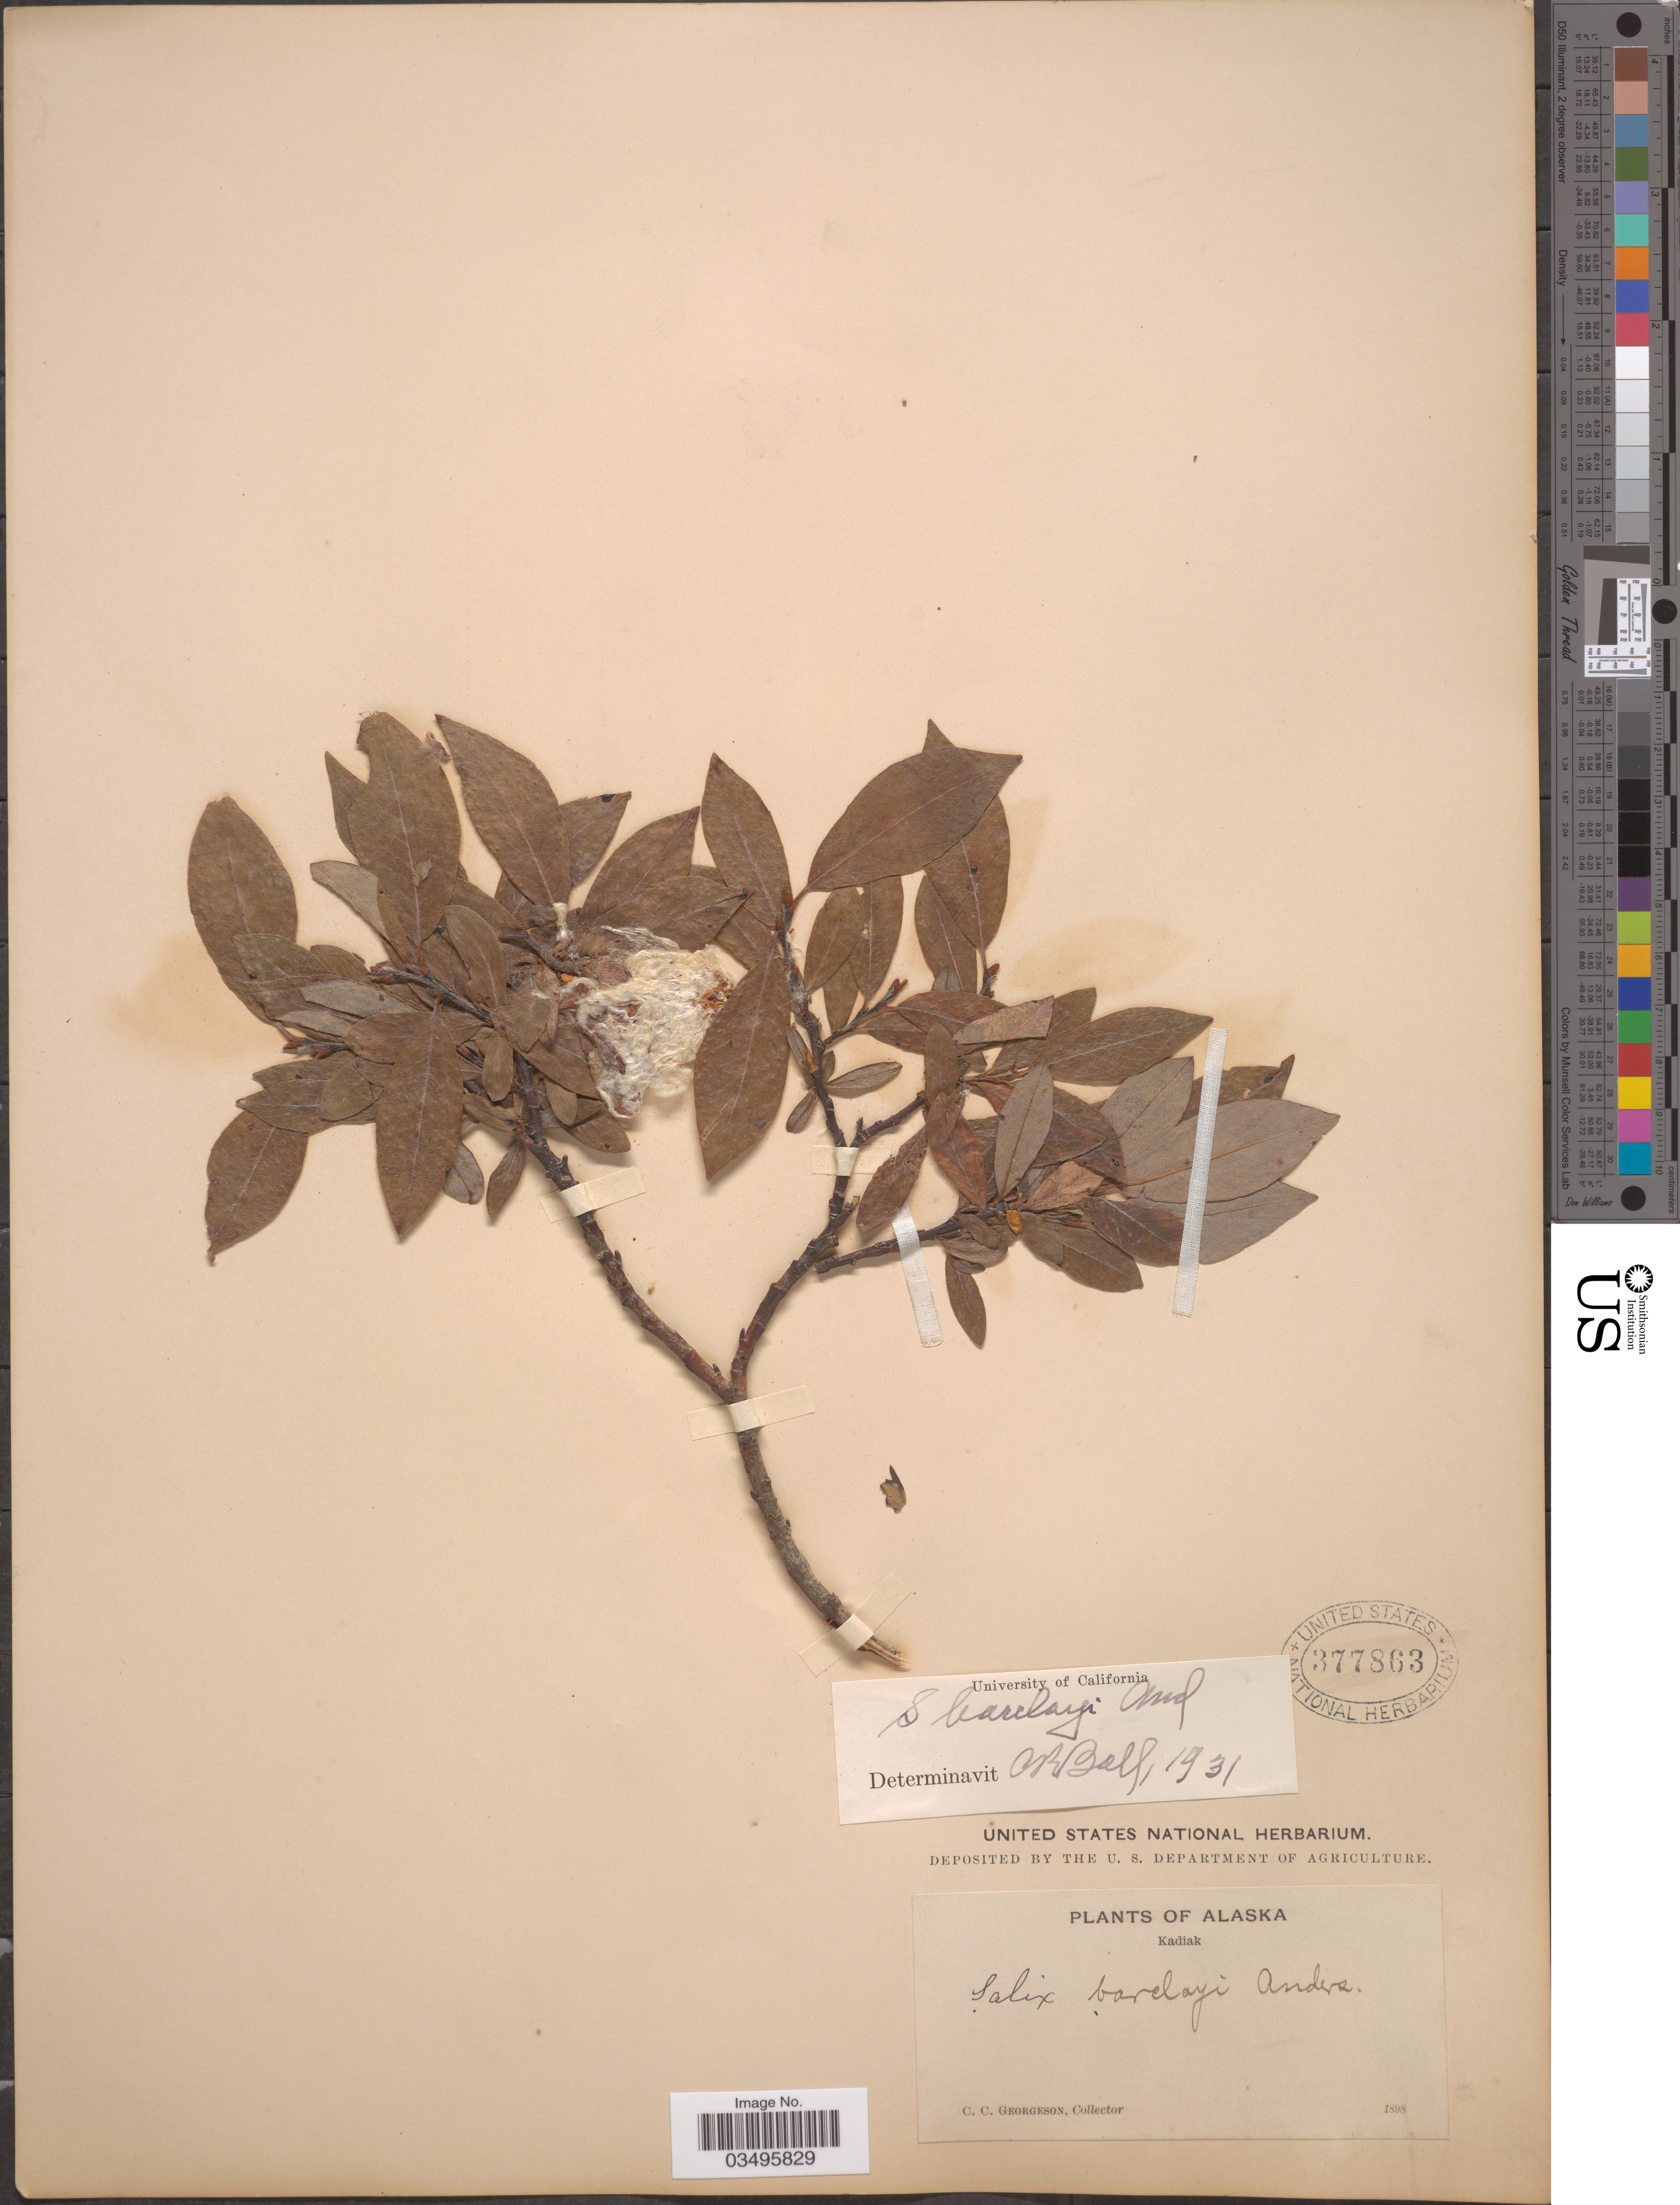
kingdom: Plantae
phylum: Tracheophyta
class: Magnoliopsida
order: Malpighiales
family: Salicaceae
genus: Salix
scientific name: Salix barclayi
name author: Andersson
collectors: C. Georgeson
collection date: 1898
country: United States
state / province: Alaska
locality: Kadiak.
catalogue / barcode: US 377863